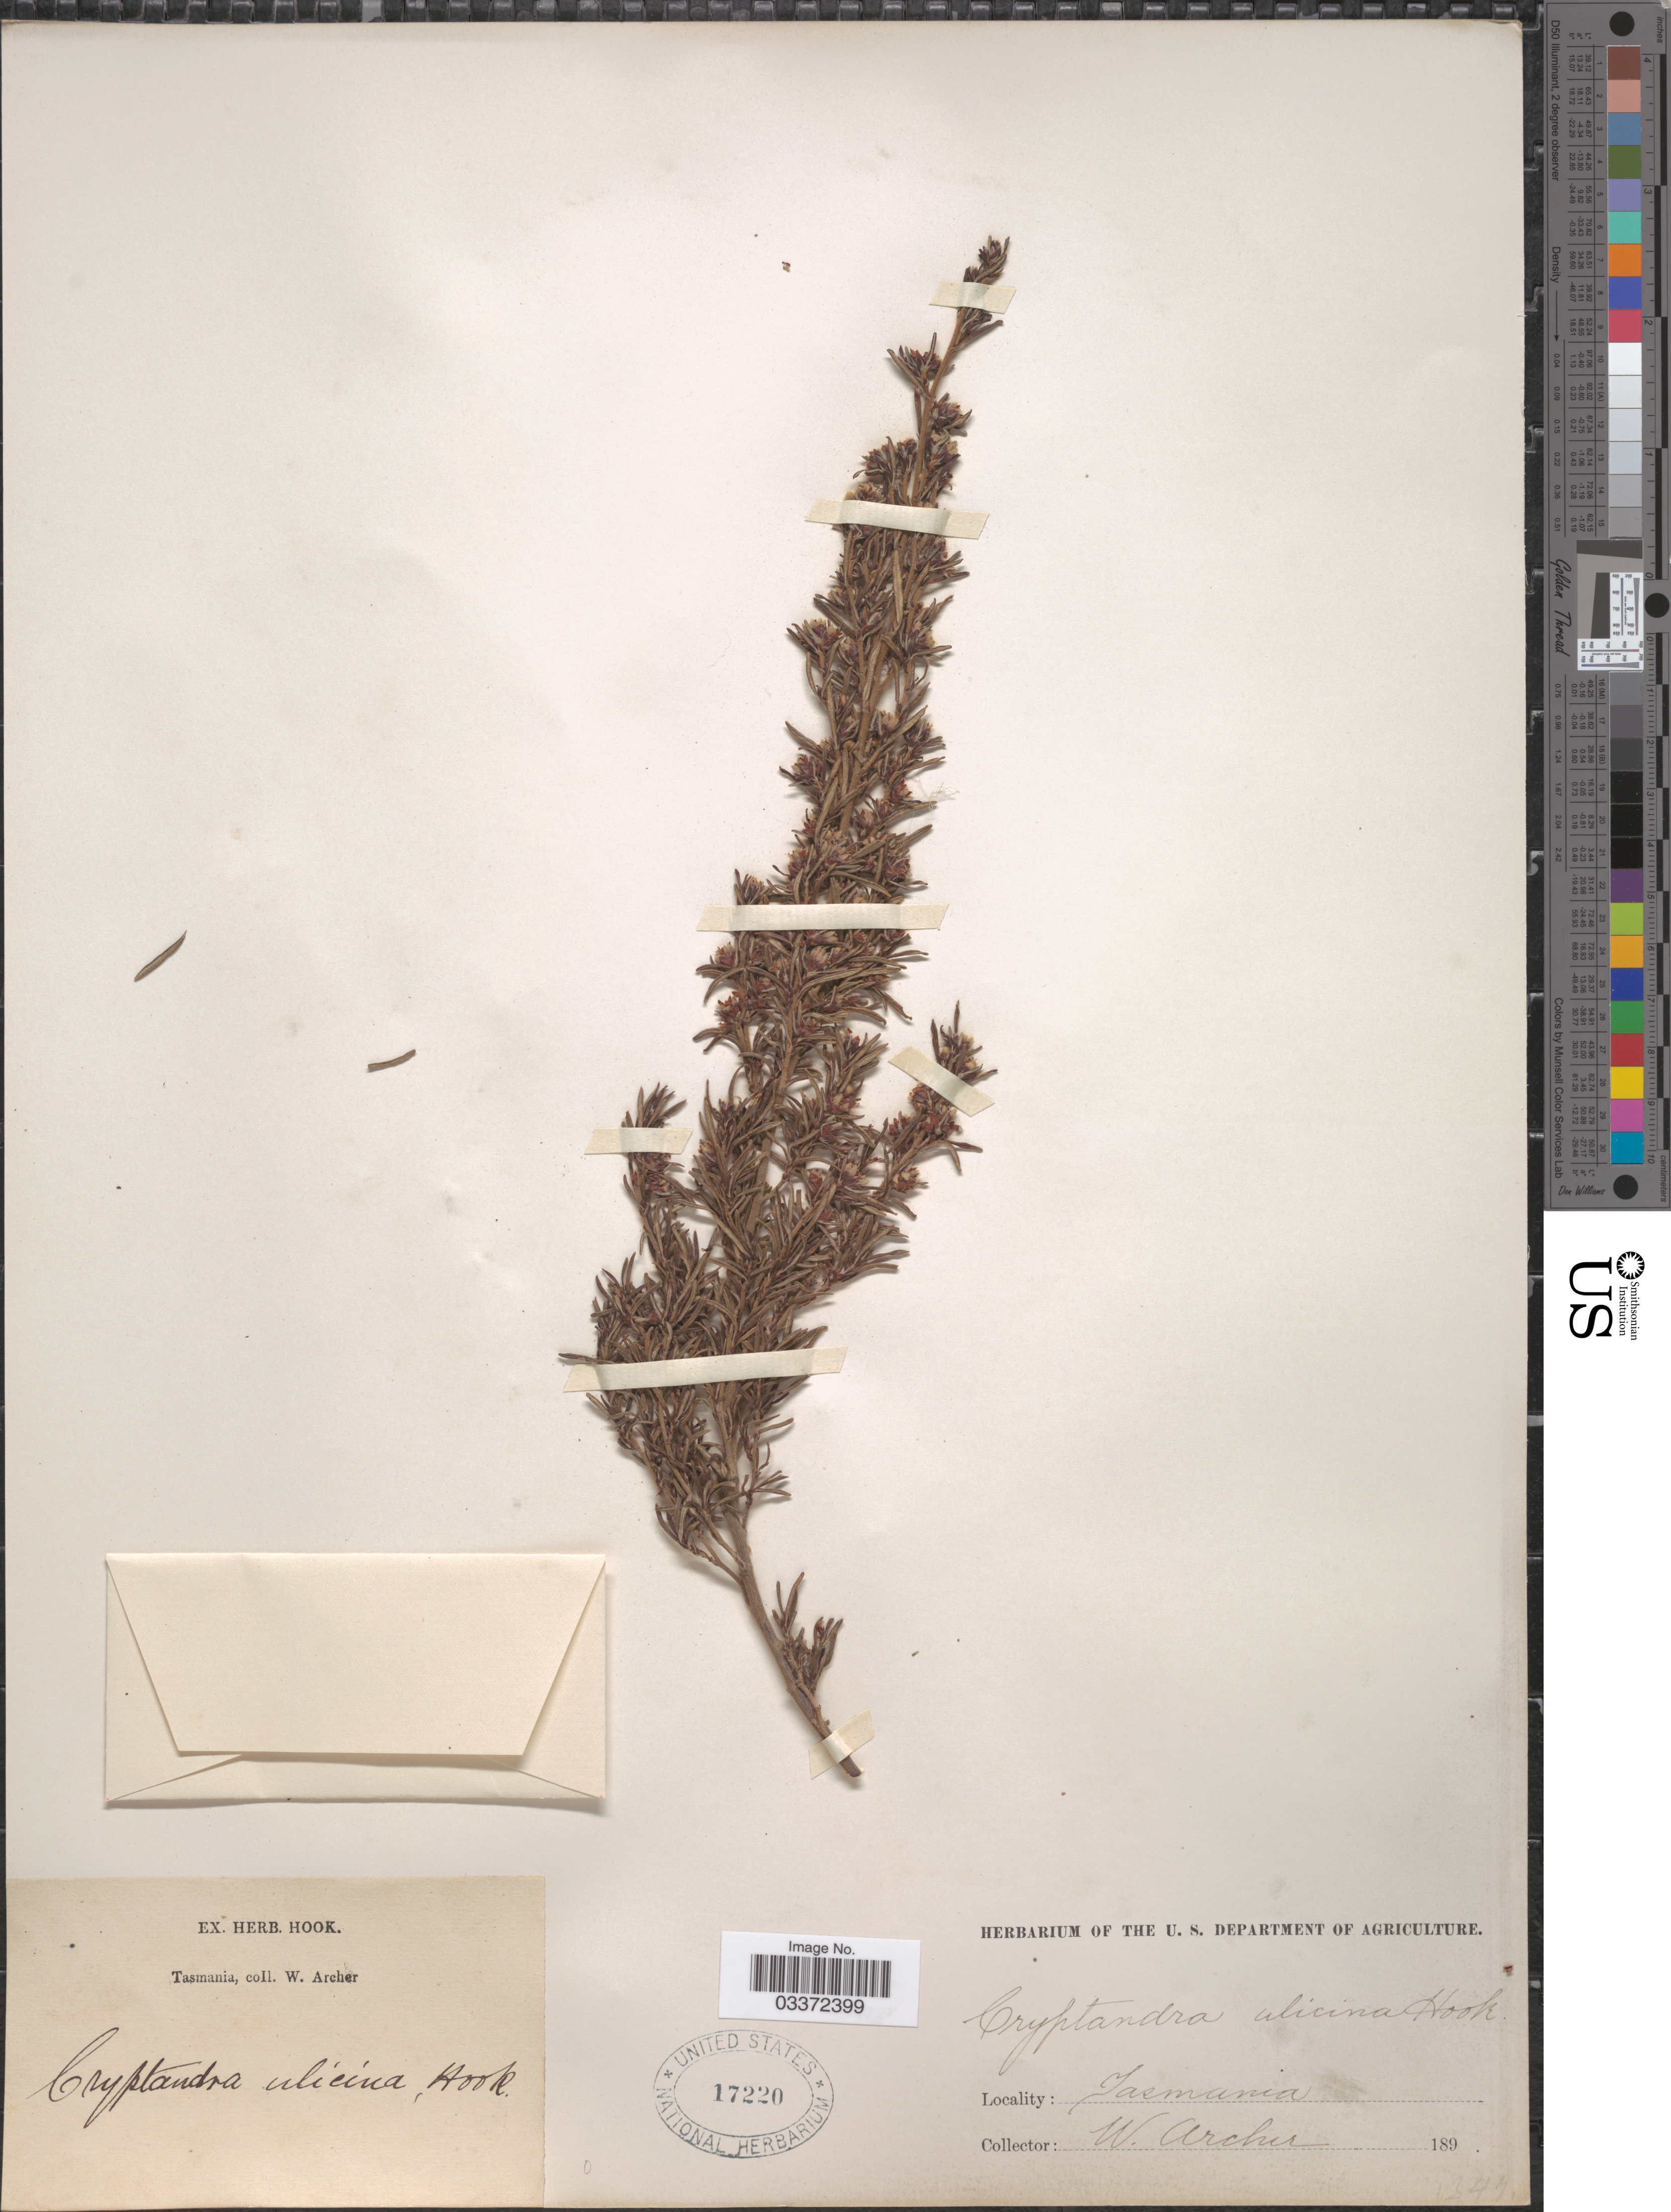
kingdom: Plantae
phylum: Tracheophyta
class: Magnoliopsida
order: Rosales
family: Rhamnaceae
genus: Cryptandra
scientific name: Cryptandra ulicina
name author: Hook.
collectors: W. Archer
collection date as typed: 189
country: Australia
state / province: Tasmania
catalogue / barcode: US 17220